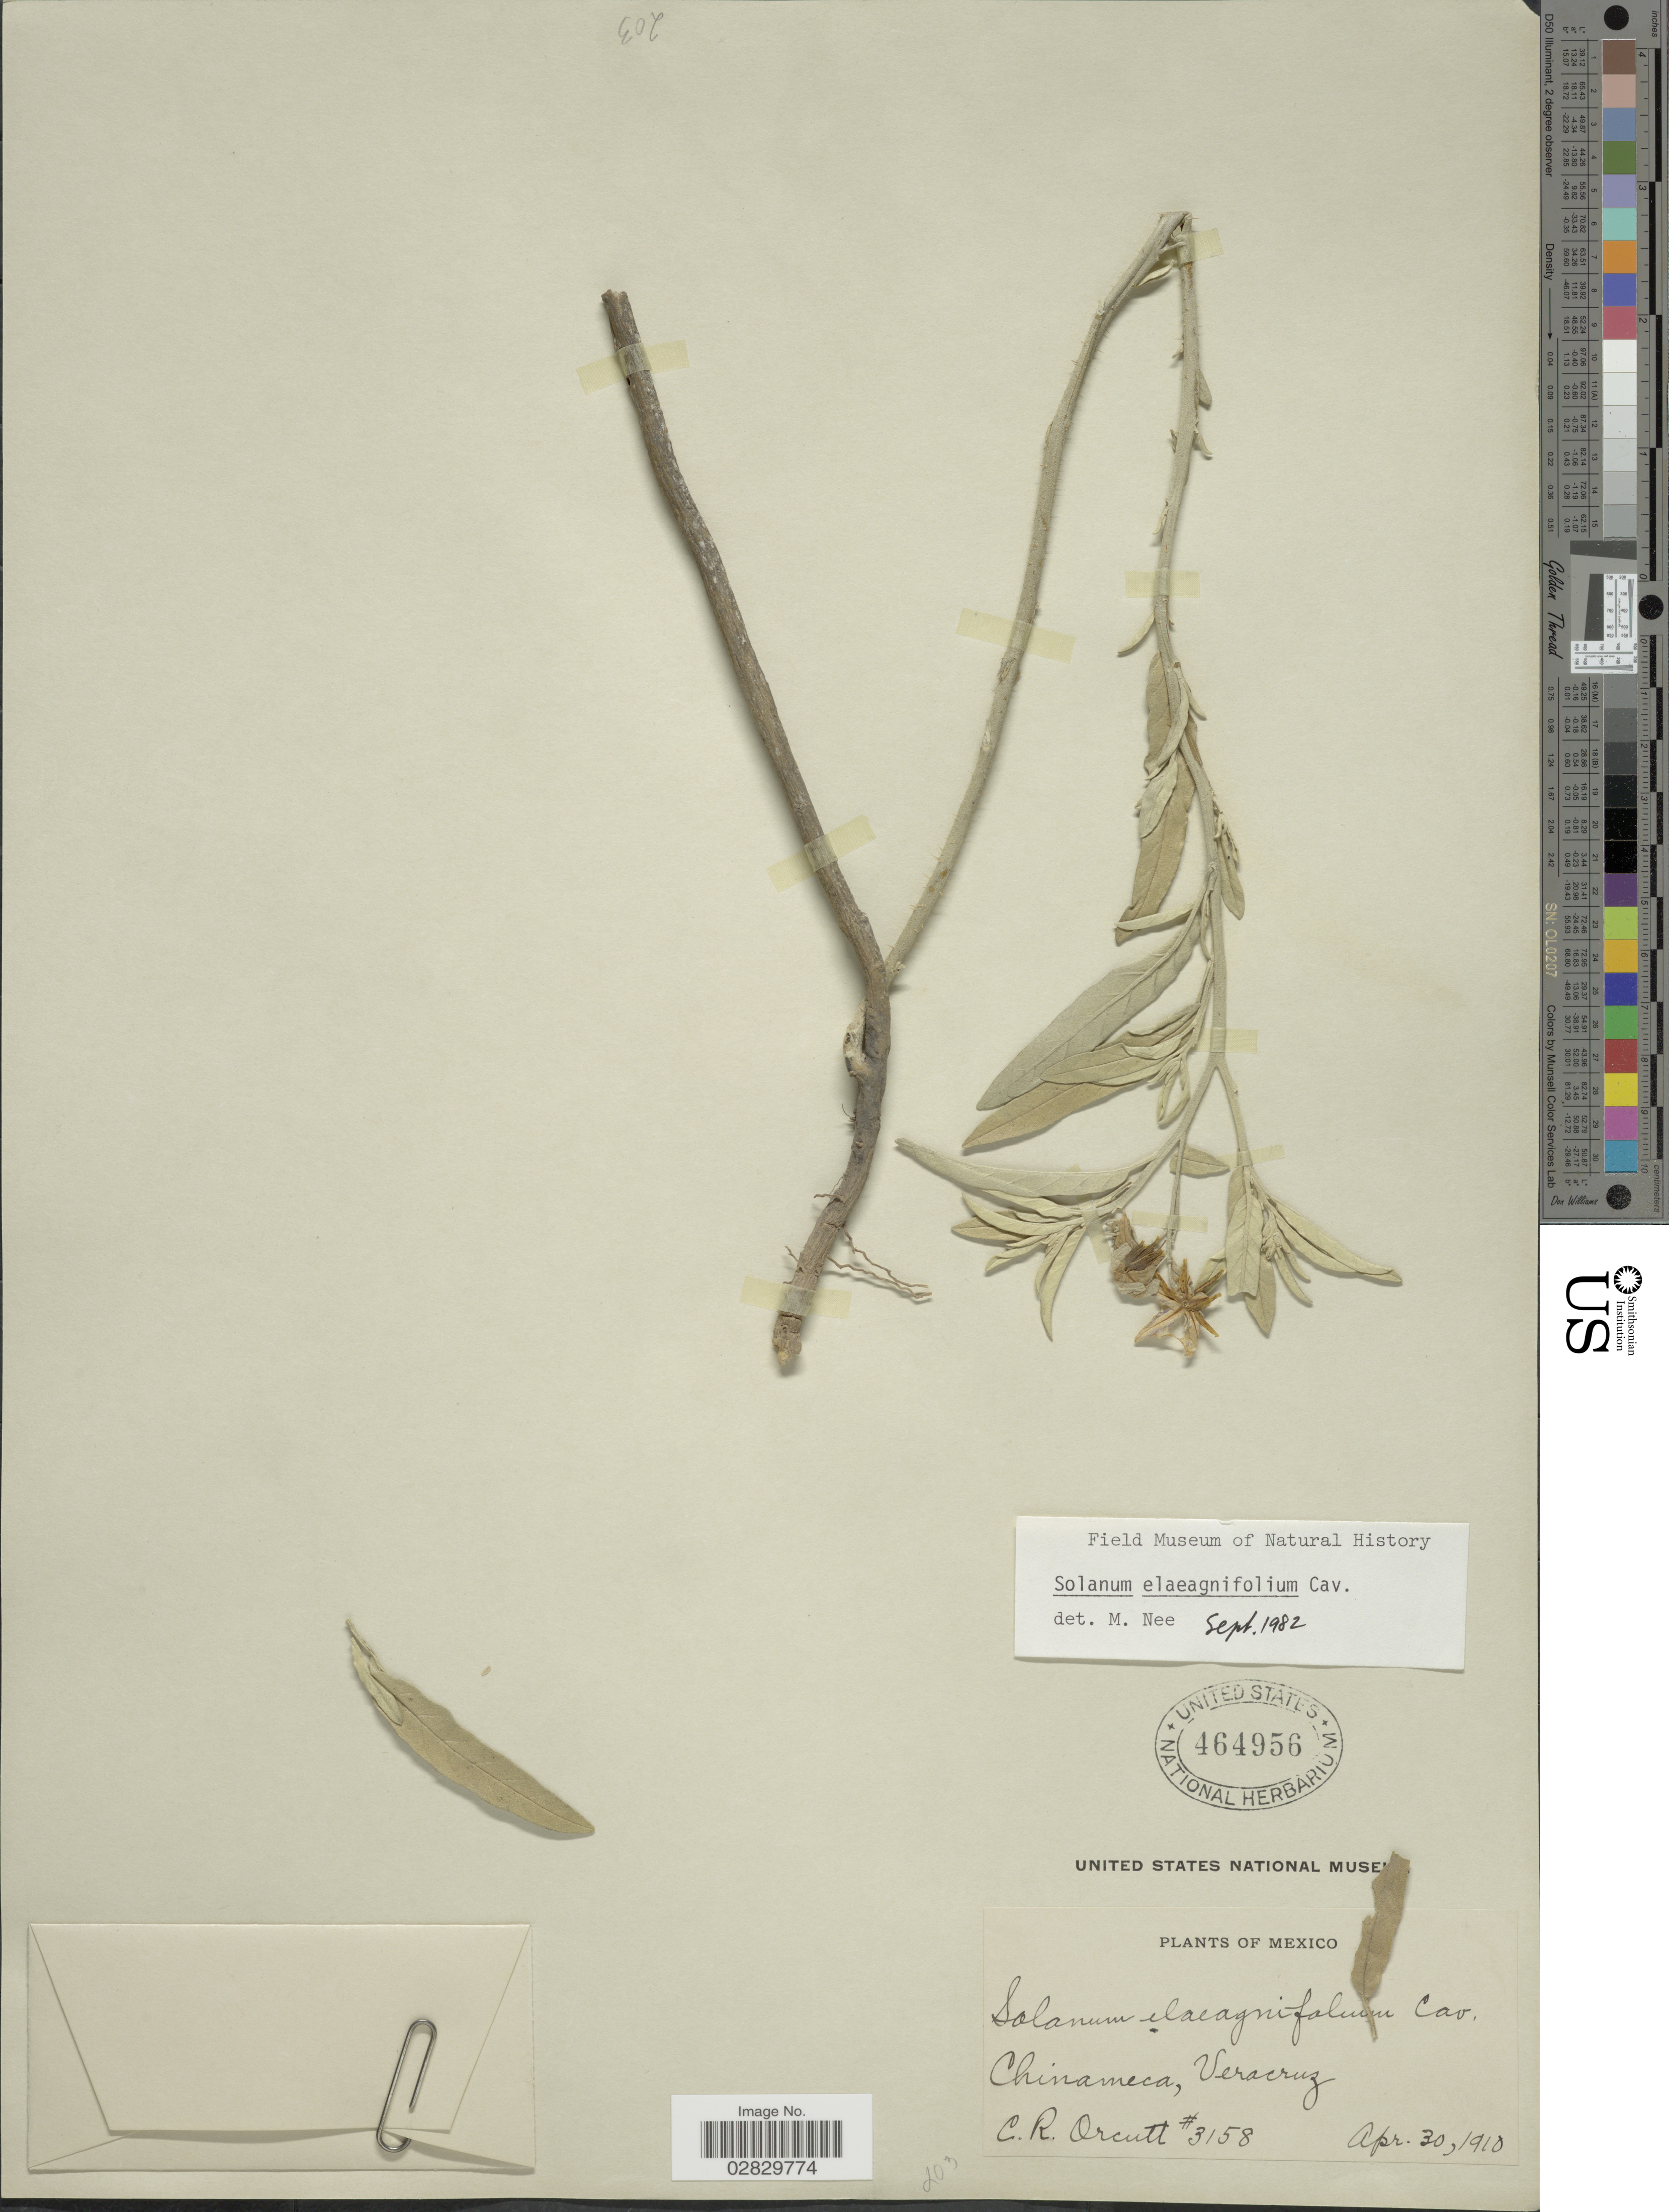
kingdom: Plantae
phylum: Tracheophyta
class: Magnoliopsida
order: Solanales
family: Solanaceae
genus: Solanum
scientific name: Solanum elaeagnifolium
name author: Cav.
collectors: C. R. Orcutt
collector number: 3158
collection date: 1910-04-30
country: Mexico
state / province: Veracruz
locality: Chinameca, Veracruz.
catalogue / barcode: US 464956